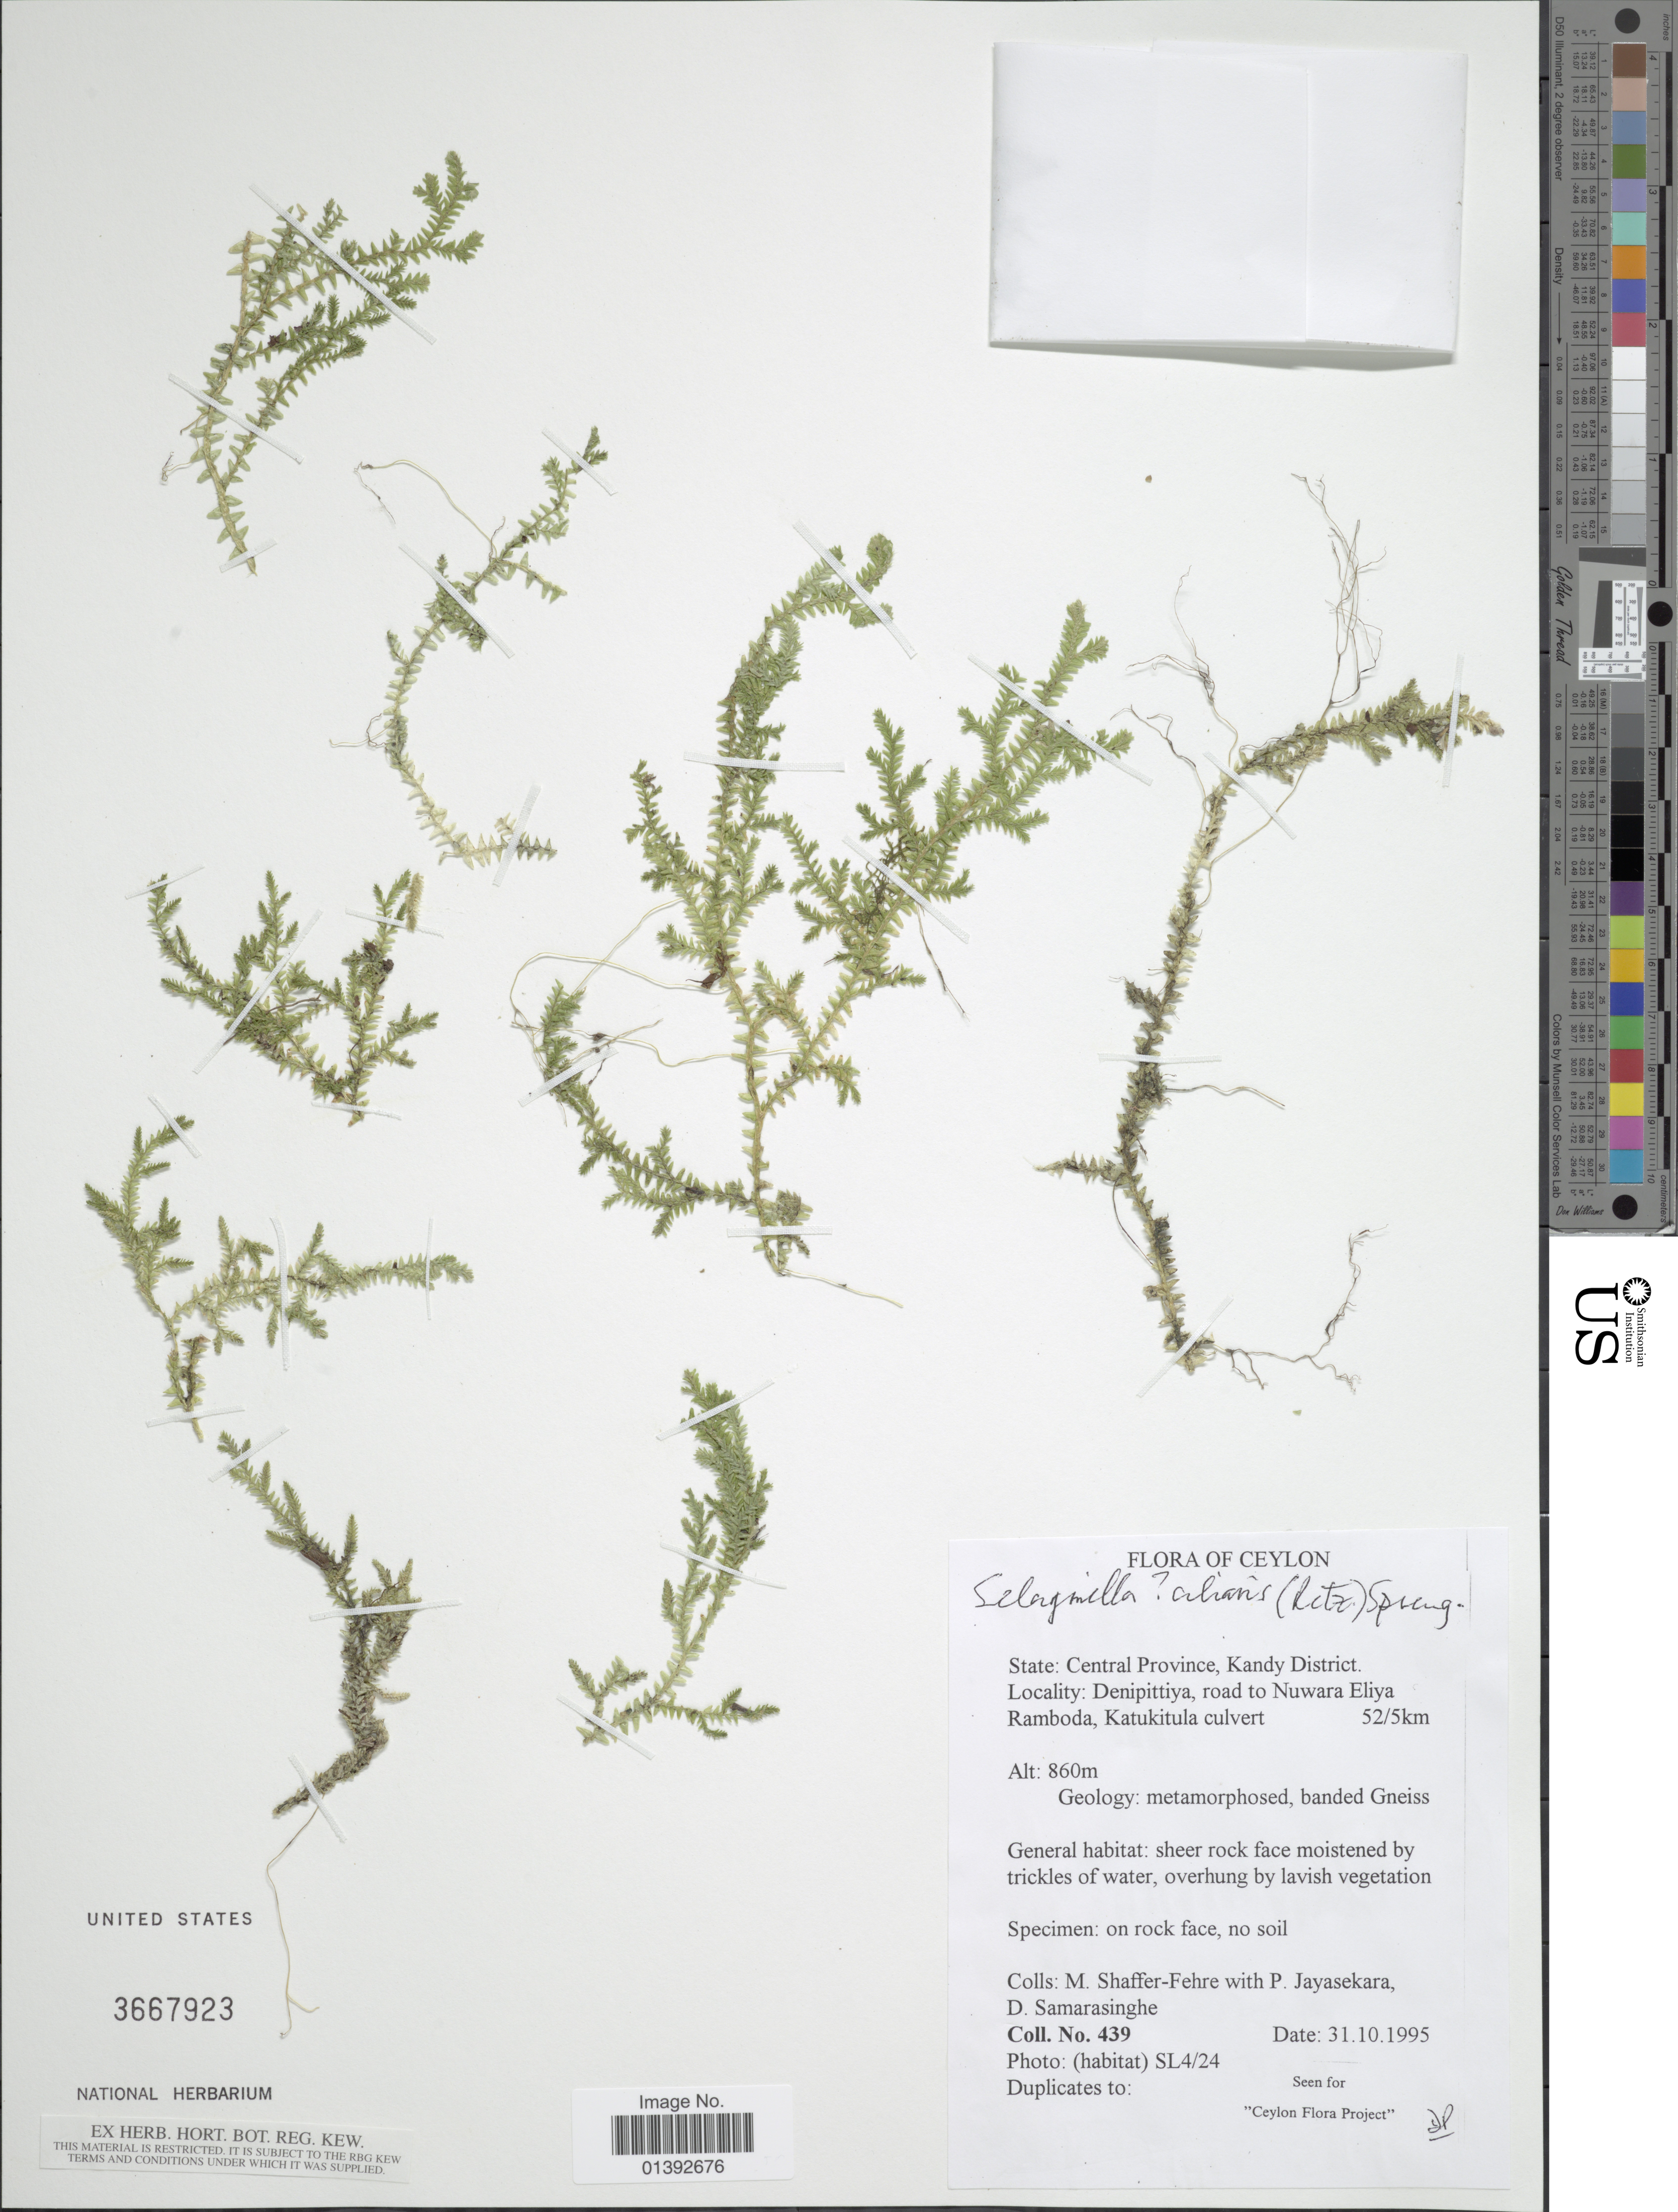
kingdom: Plantae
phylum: Tracheophyta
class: Lycopodiopsida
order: Selaginellales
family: Selaginellaceae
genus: Selaginella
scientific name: Selaginella ciliaris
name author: (Retz.) Spring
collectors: M. Shaffer-Fehre, P. Jayasinghe & D. Samarasinghe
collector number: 439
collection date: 1995-10-31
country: Sri Lanka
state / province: Central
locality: Ceylon, Kandy District, Denipittiya, road to Nuwara Eliya Ramboda, Katukitula culvert 52/5km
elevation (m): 860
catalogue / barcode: US 3667923